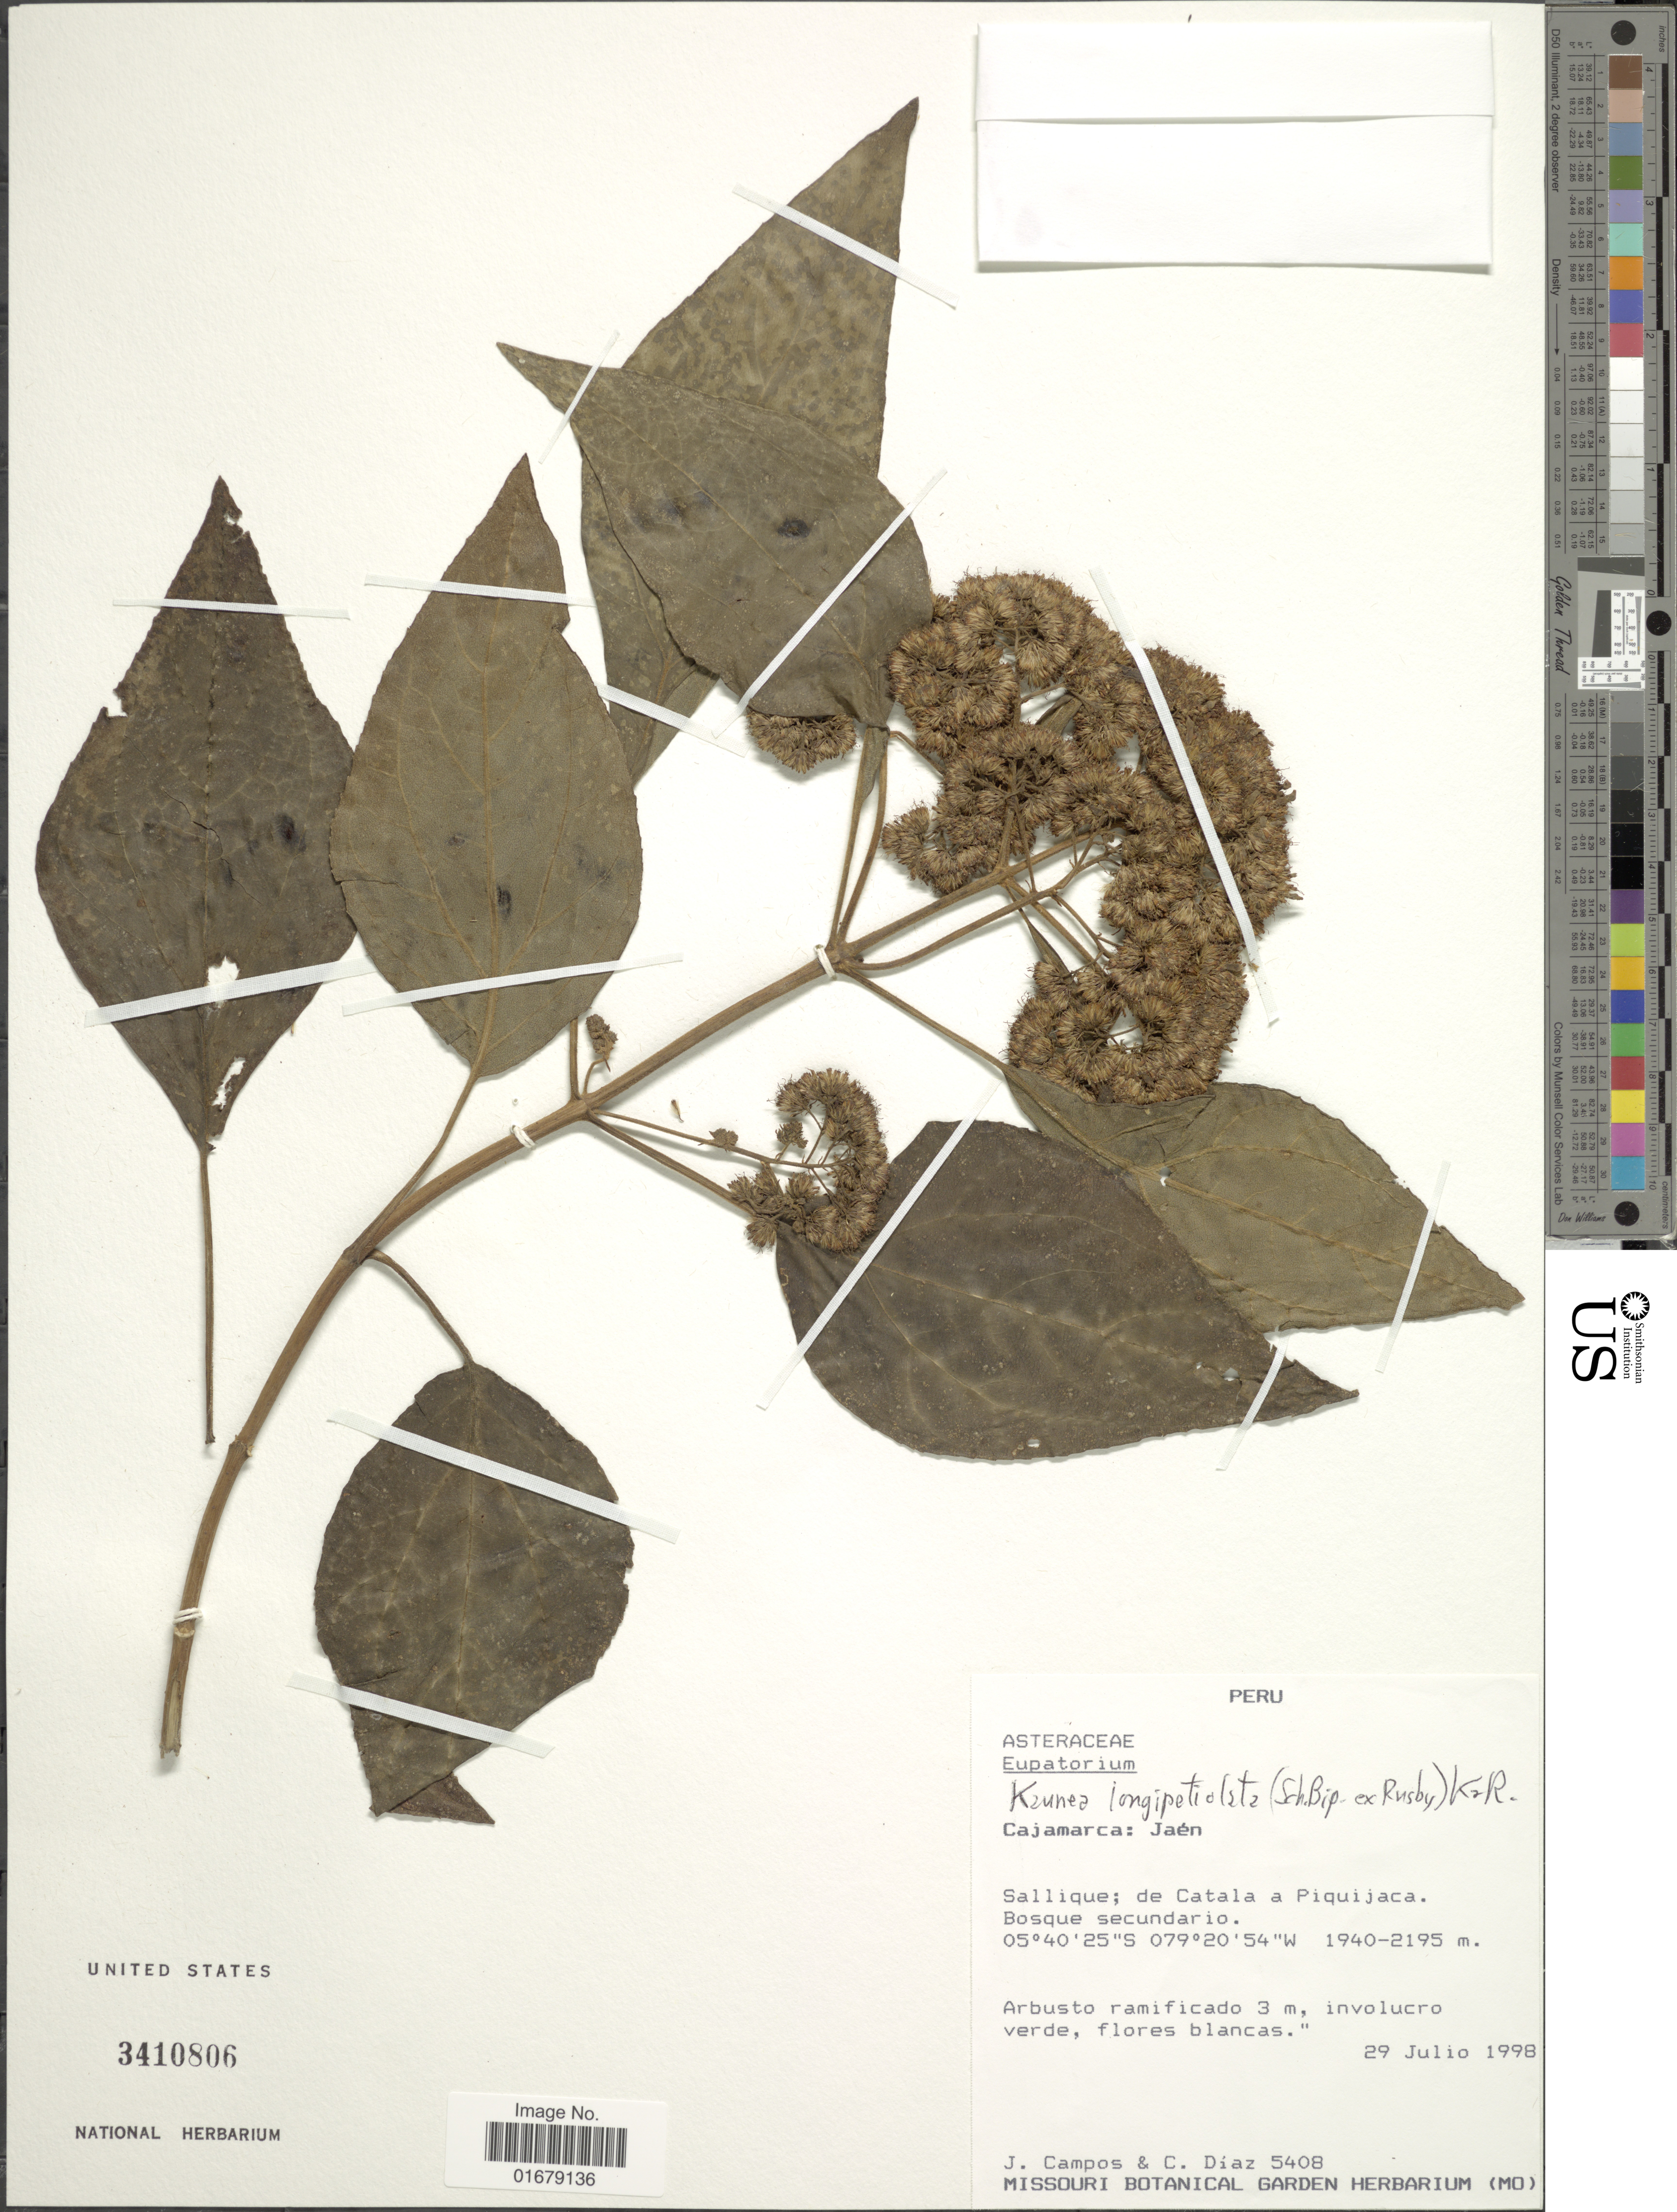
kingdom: Plantae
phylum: Tracheophyta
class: Magnoliopsida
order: Asterales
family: Asteraceae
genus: Kaunia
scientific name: Kaunia lasiophthalma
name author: (Hieron.) R.M. King & H. Rob.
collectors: J. Campos & C. Díaz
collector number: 5408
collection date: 1998-07-29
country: Peru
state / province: Cajamarca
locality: Peru. Cajamarca: Jaen. Salligque; de Catala a piquijaca.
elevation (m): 1940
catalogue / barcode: US 3410806